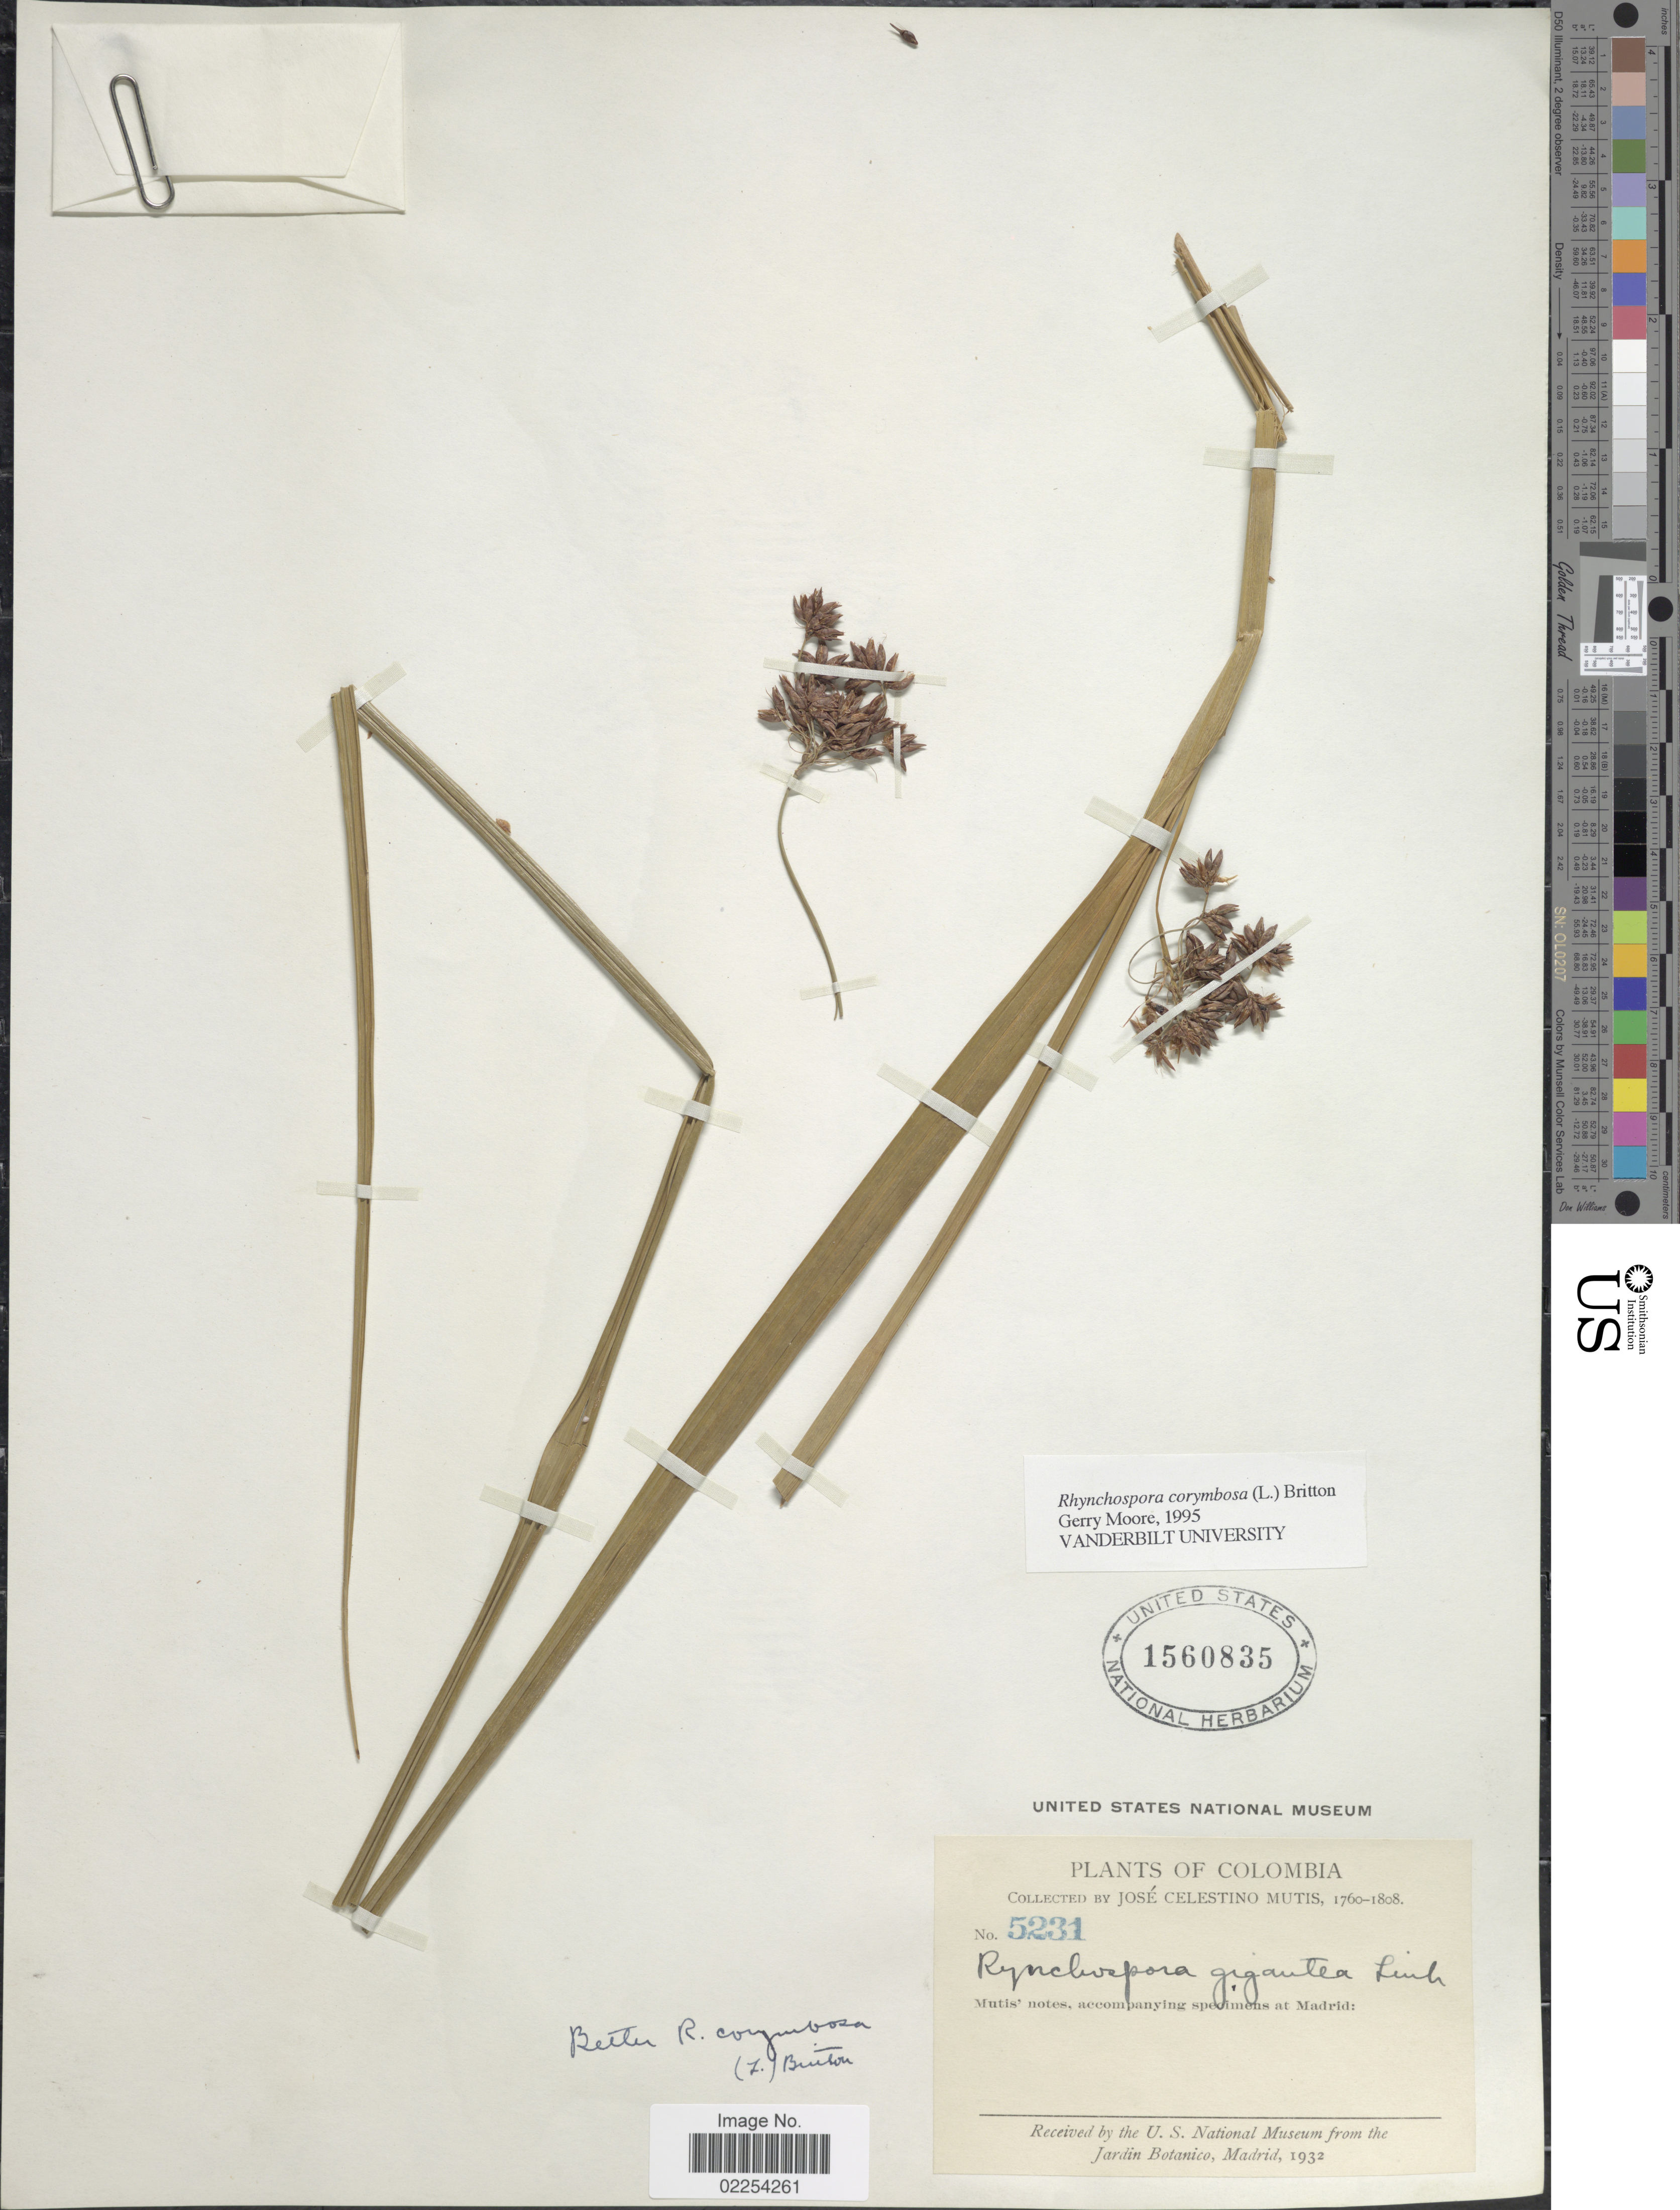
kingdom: Plantae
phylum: Tracheophyta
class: Liliopsida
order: Poales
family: Cyperaceae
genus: Rhynchospora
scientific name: Rhynchospora corymbosa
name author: (L.) Britton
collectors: J. C. B. Mutis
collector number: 5231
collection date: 1760/1808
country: Colombia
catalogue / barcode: US 1560835